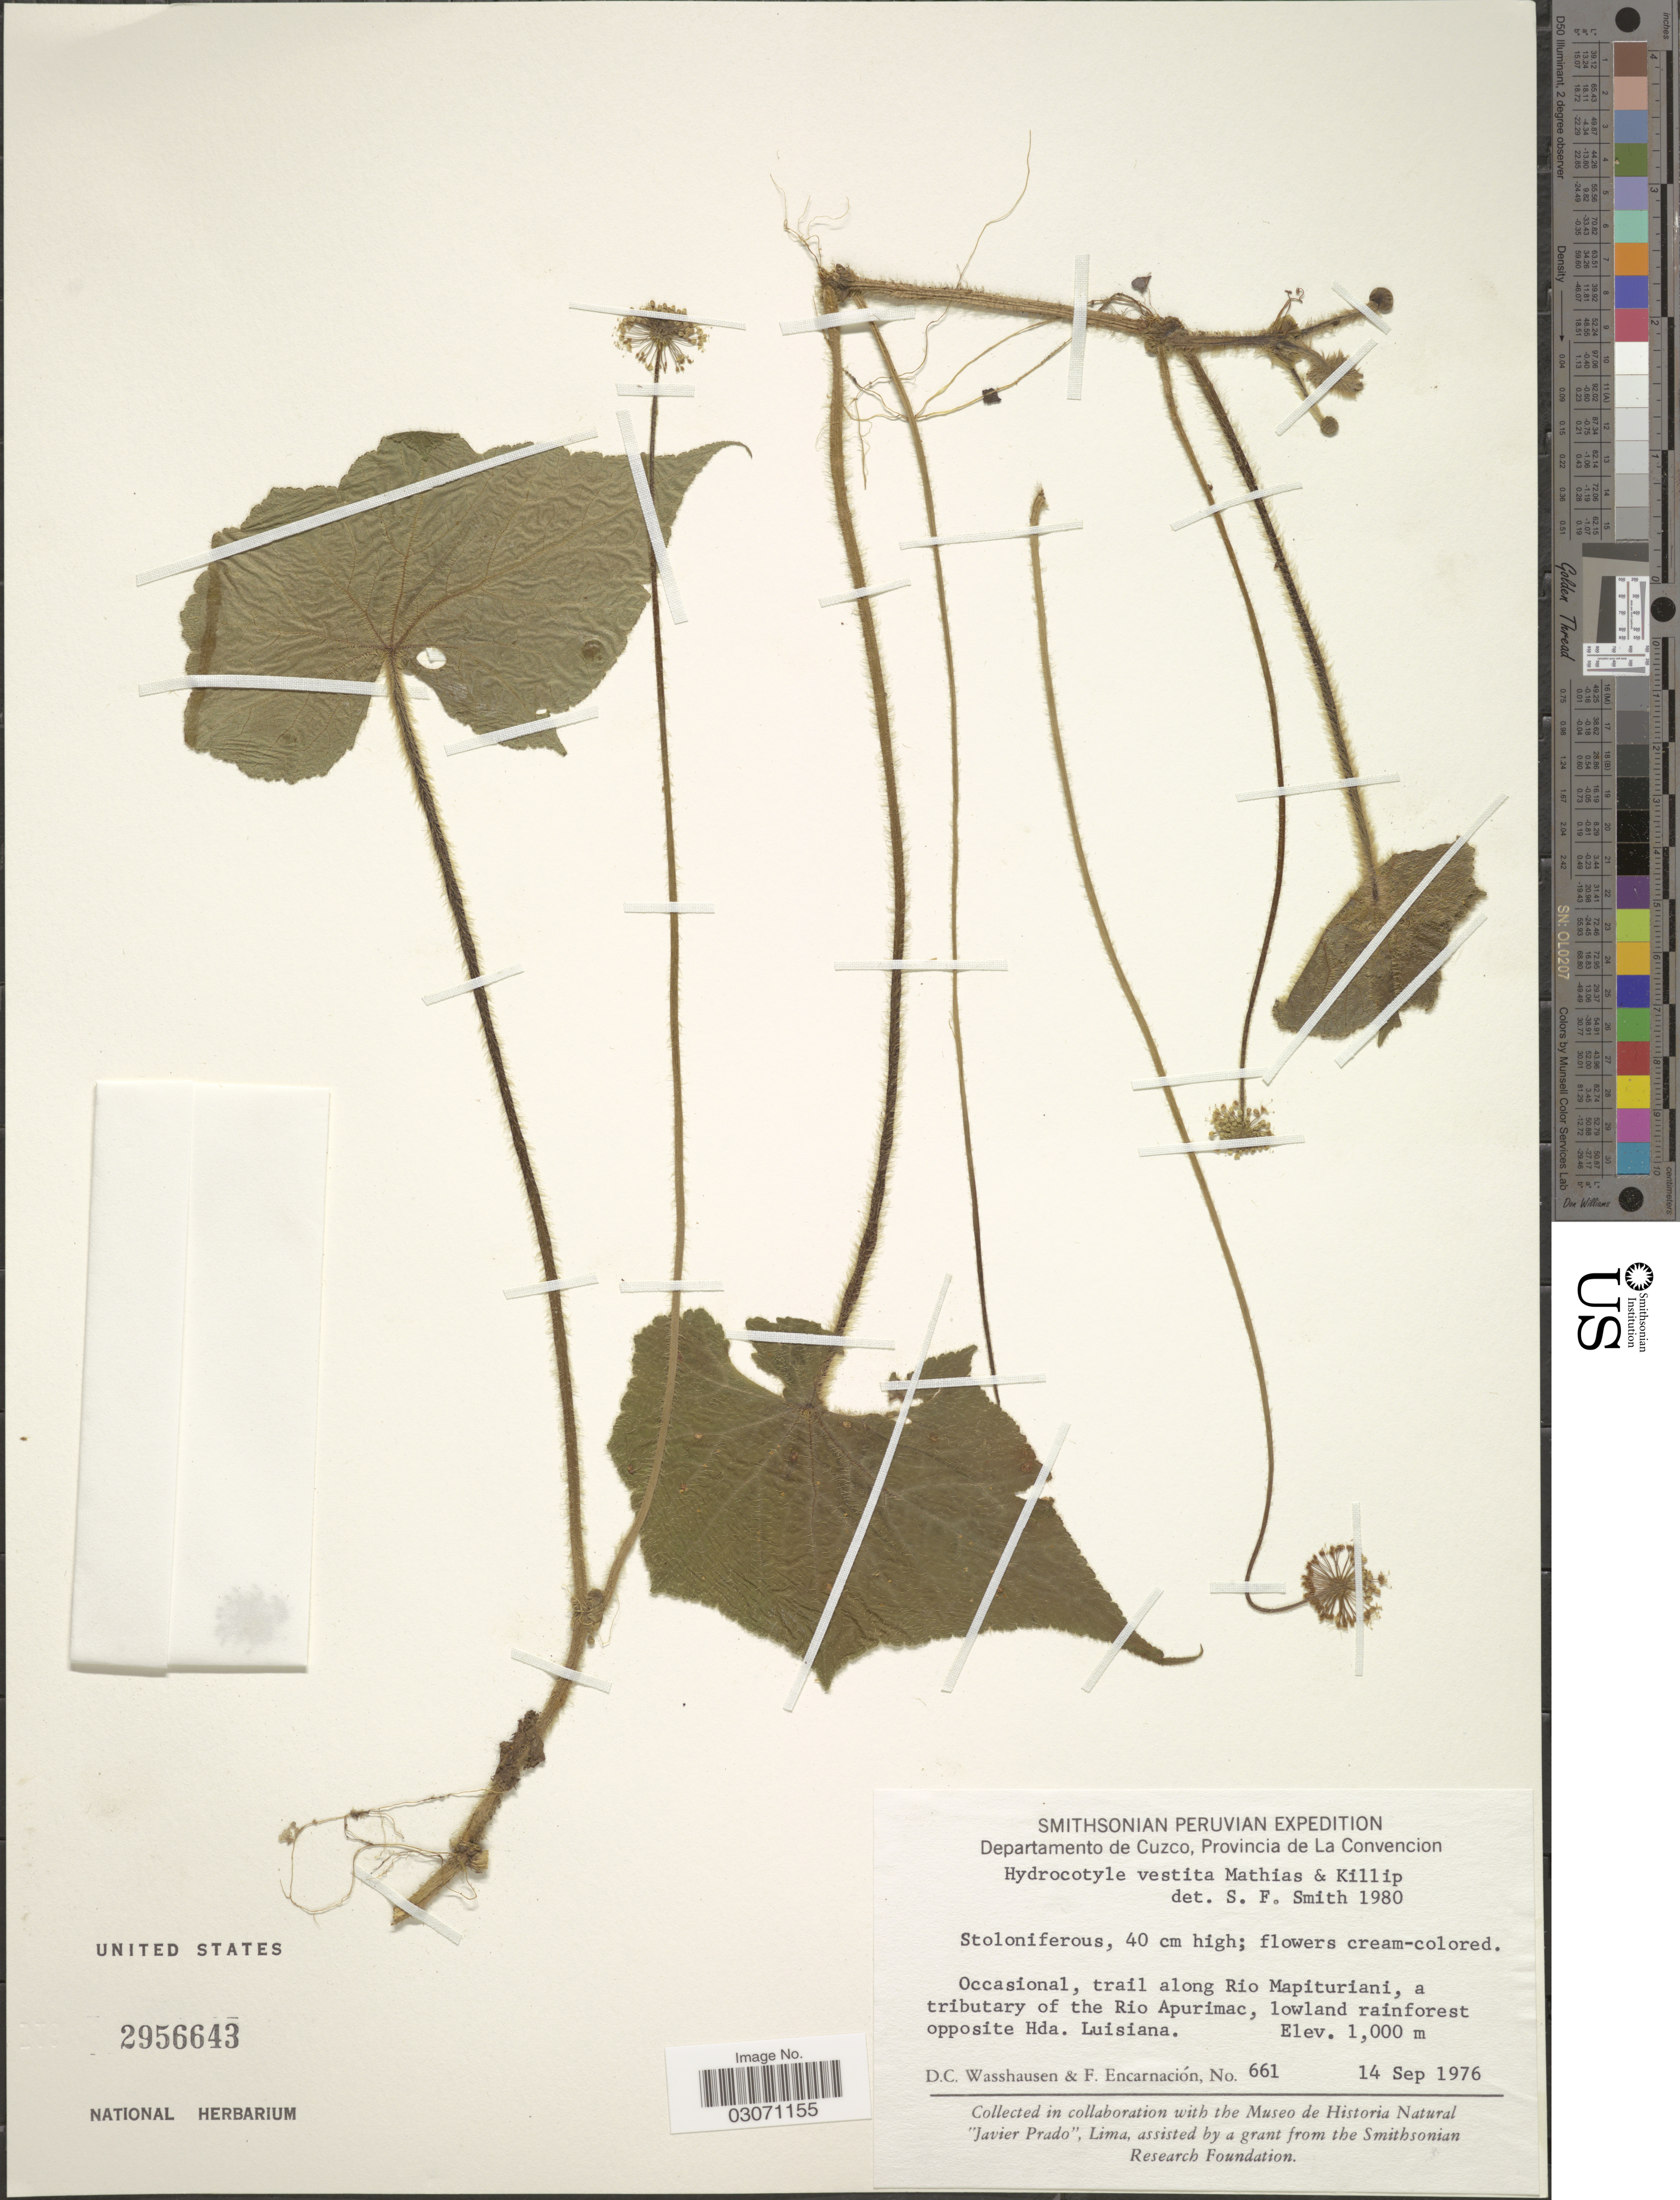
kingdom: Plantae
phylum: Tracheophyta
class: Magnoliopsida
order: Apiales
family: Araliaceae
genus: Hydrocotyle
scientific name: Hydrocotyle vestita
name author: Mathias & Killip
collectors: D. C. Wasshausen & F. Encarnación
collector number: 661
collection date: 1976-09-14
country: Peru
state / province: Cusco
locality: Departamento De Cuzco, Provincia de La Convencion, Occasional, trail along Rio Mapituriani, a tributary of the Rio Apurimac, lowland rainforest opposite Hda. Luisiana.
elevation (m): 1000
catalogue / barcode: US 2956643